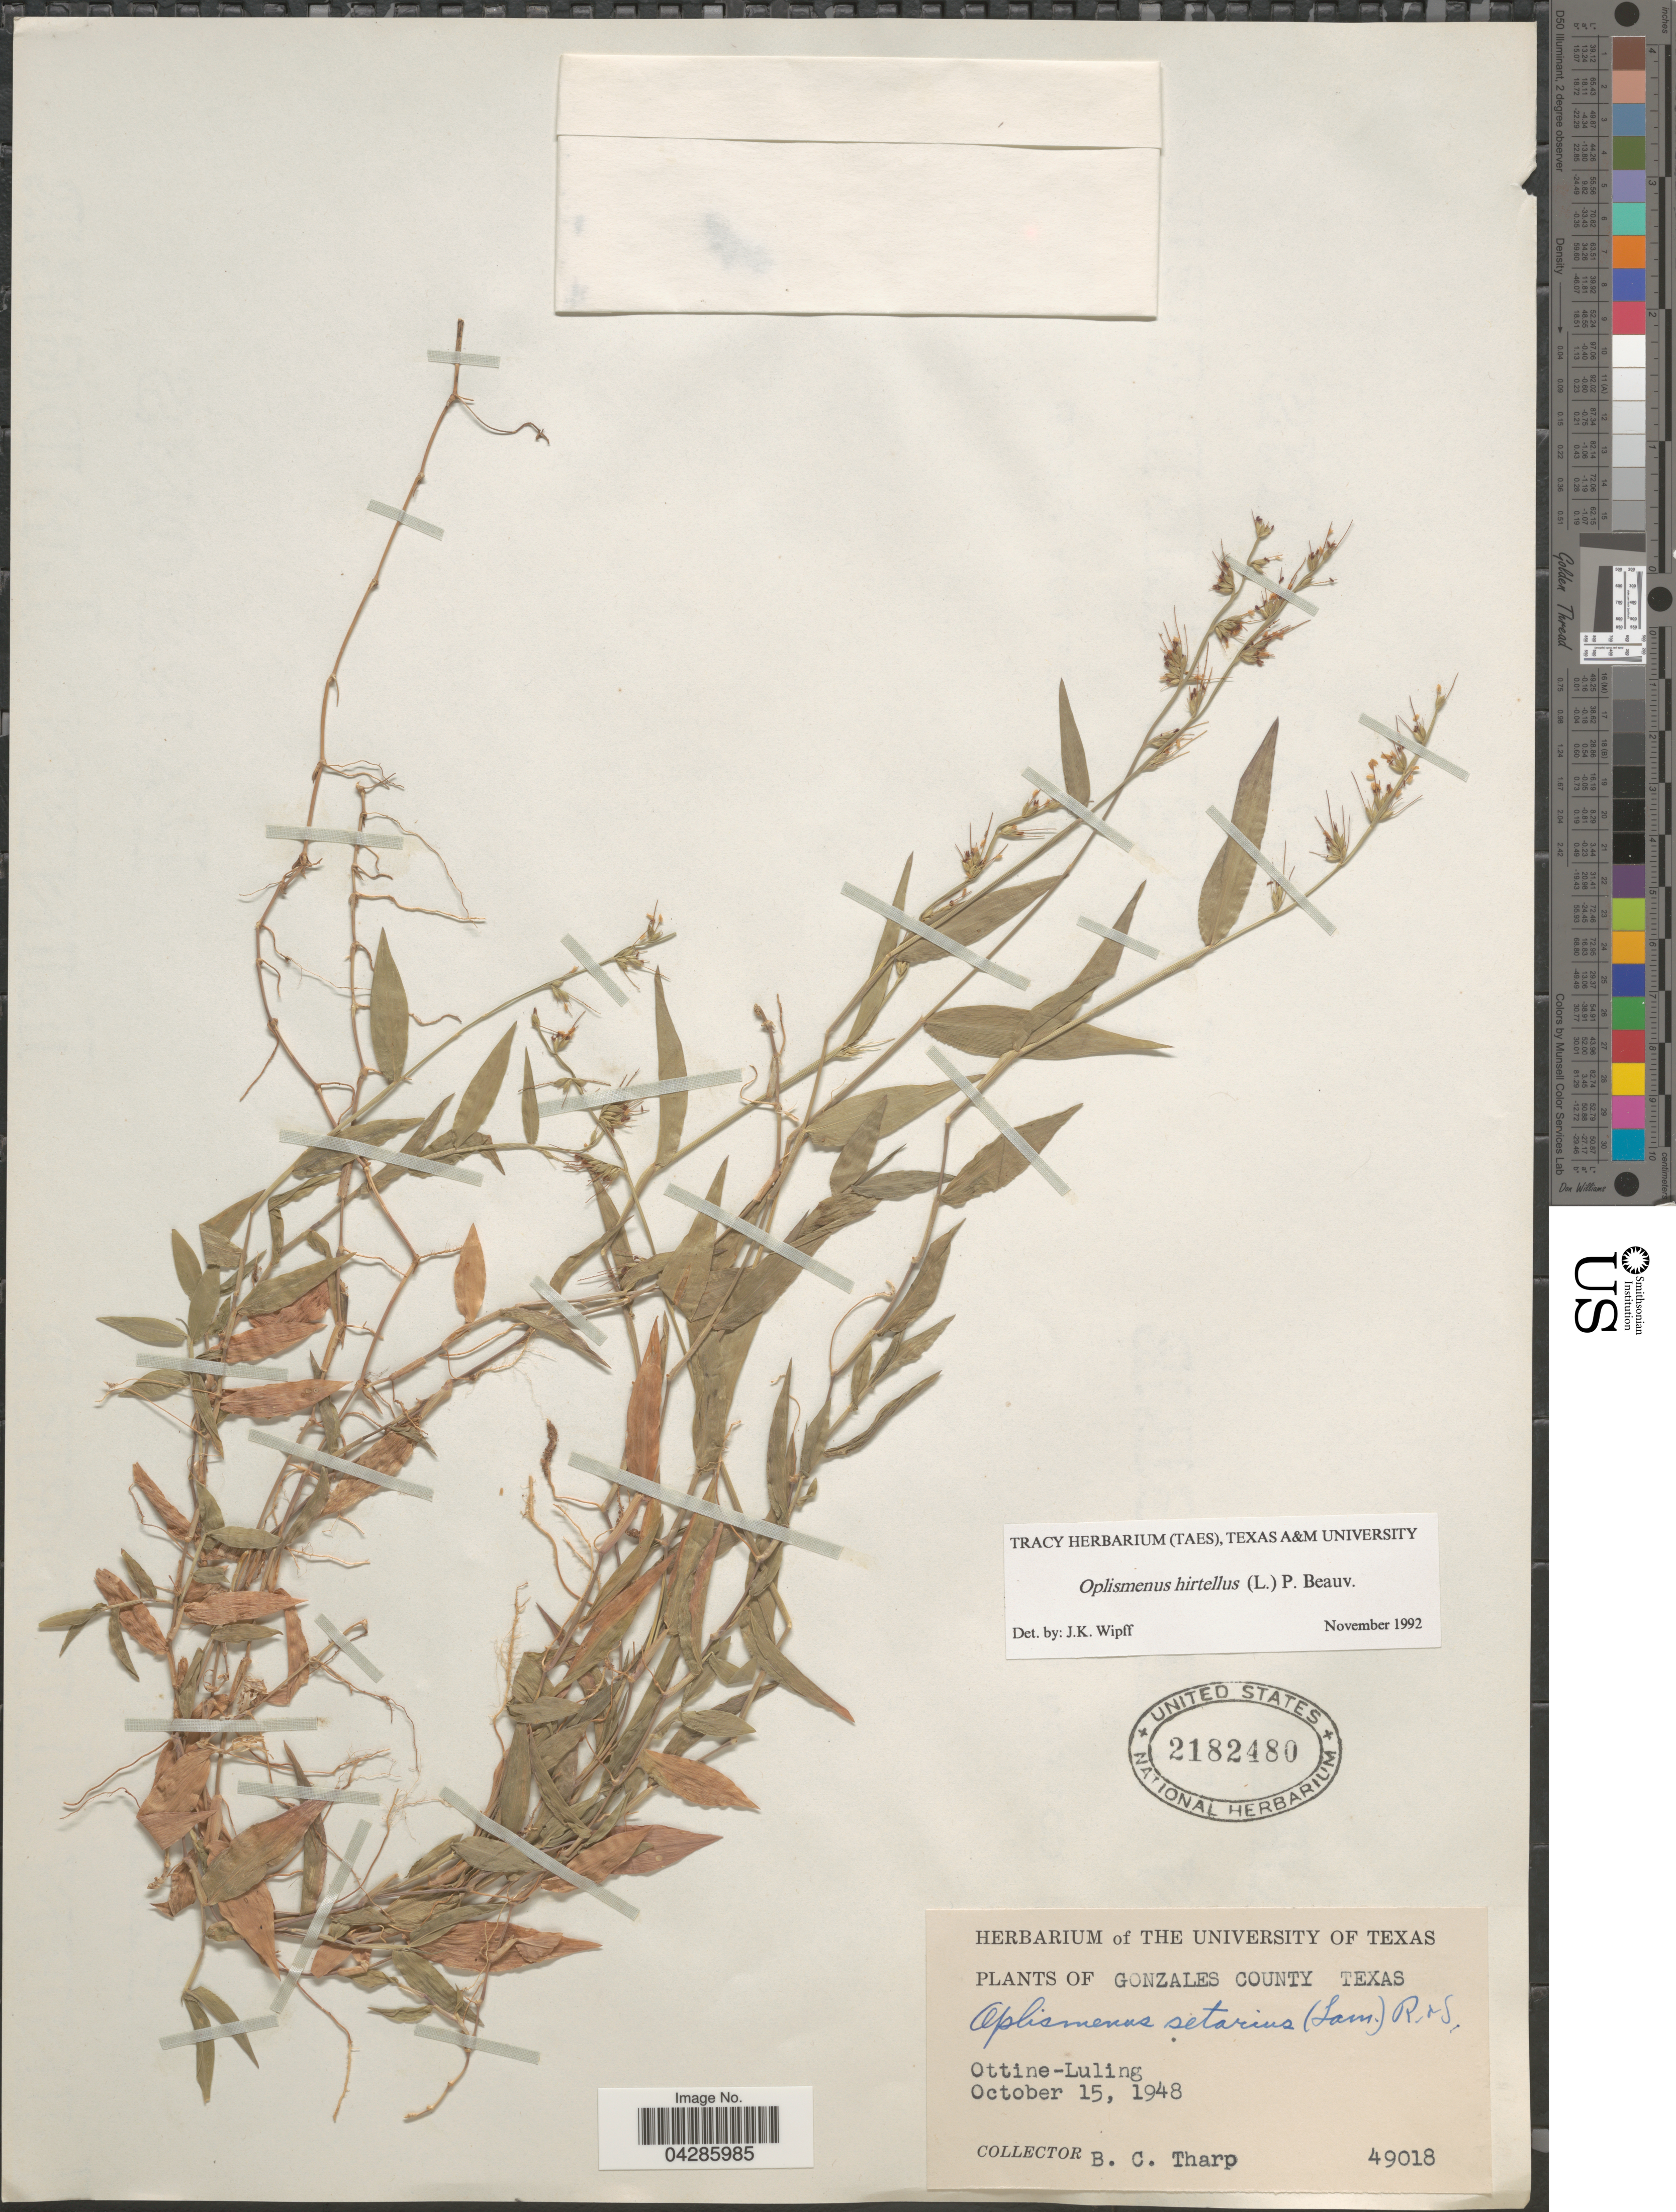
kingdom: Plantae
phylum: Tracheophyta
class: Liliopsida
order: Poales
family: Poaceae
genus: Oplismenus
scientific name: Oplismenus hirtellus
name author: (L.) P. Beauv.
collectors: B. C. Tharp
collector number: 49018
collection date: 1948-10-15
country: United States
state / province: Texas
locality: Gonzales County. Ottine-Luling.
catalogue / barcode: US 2182480